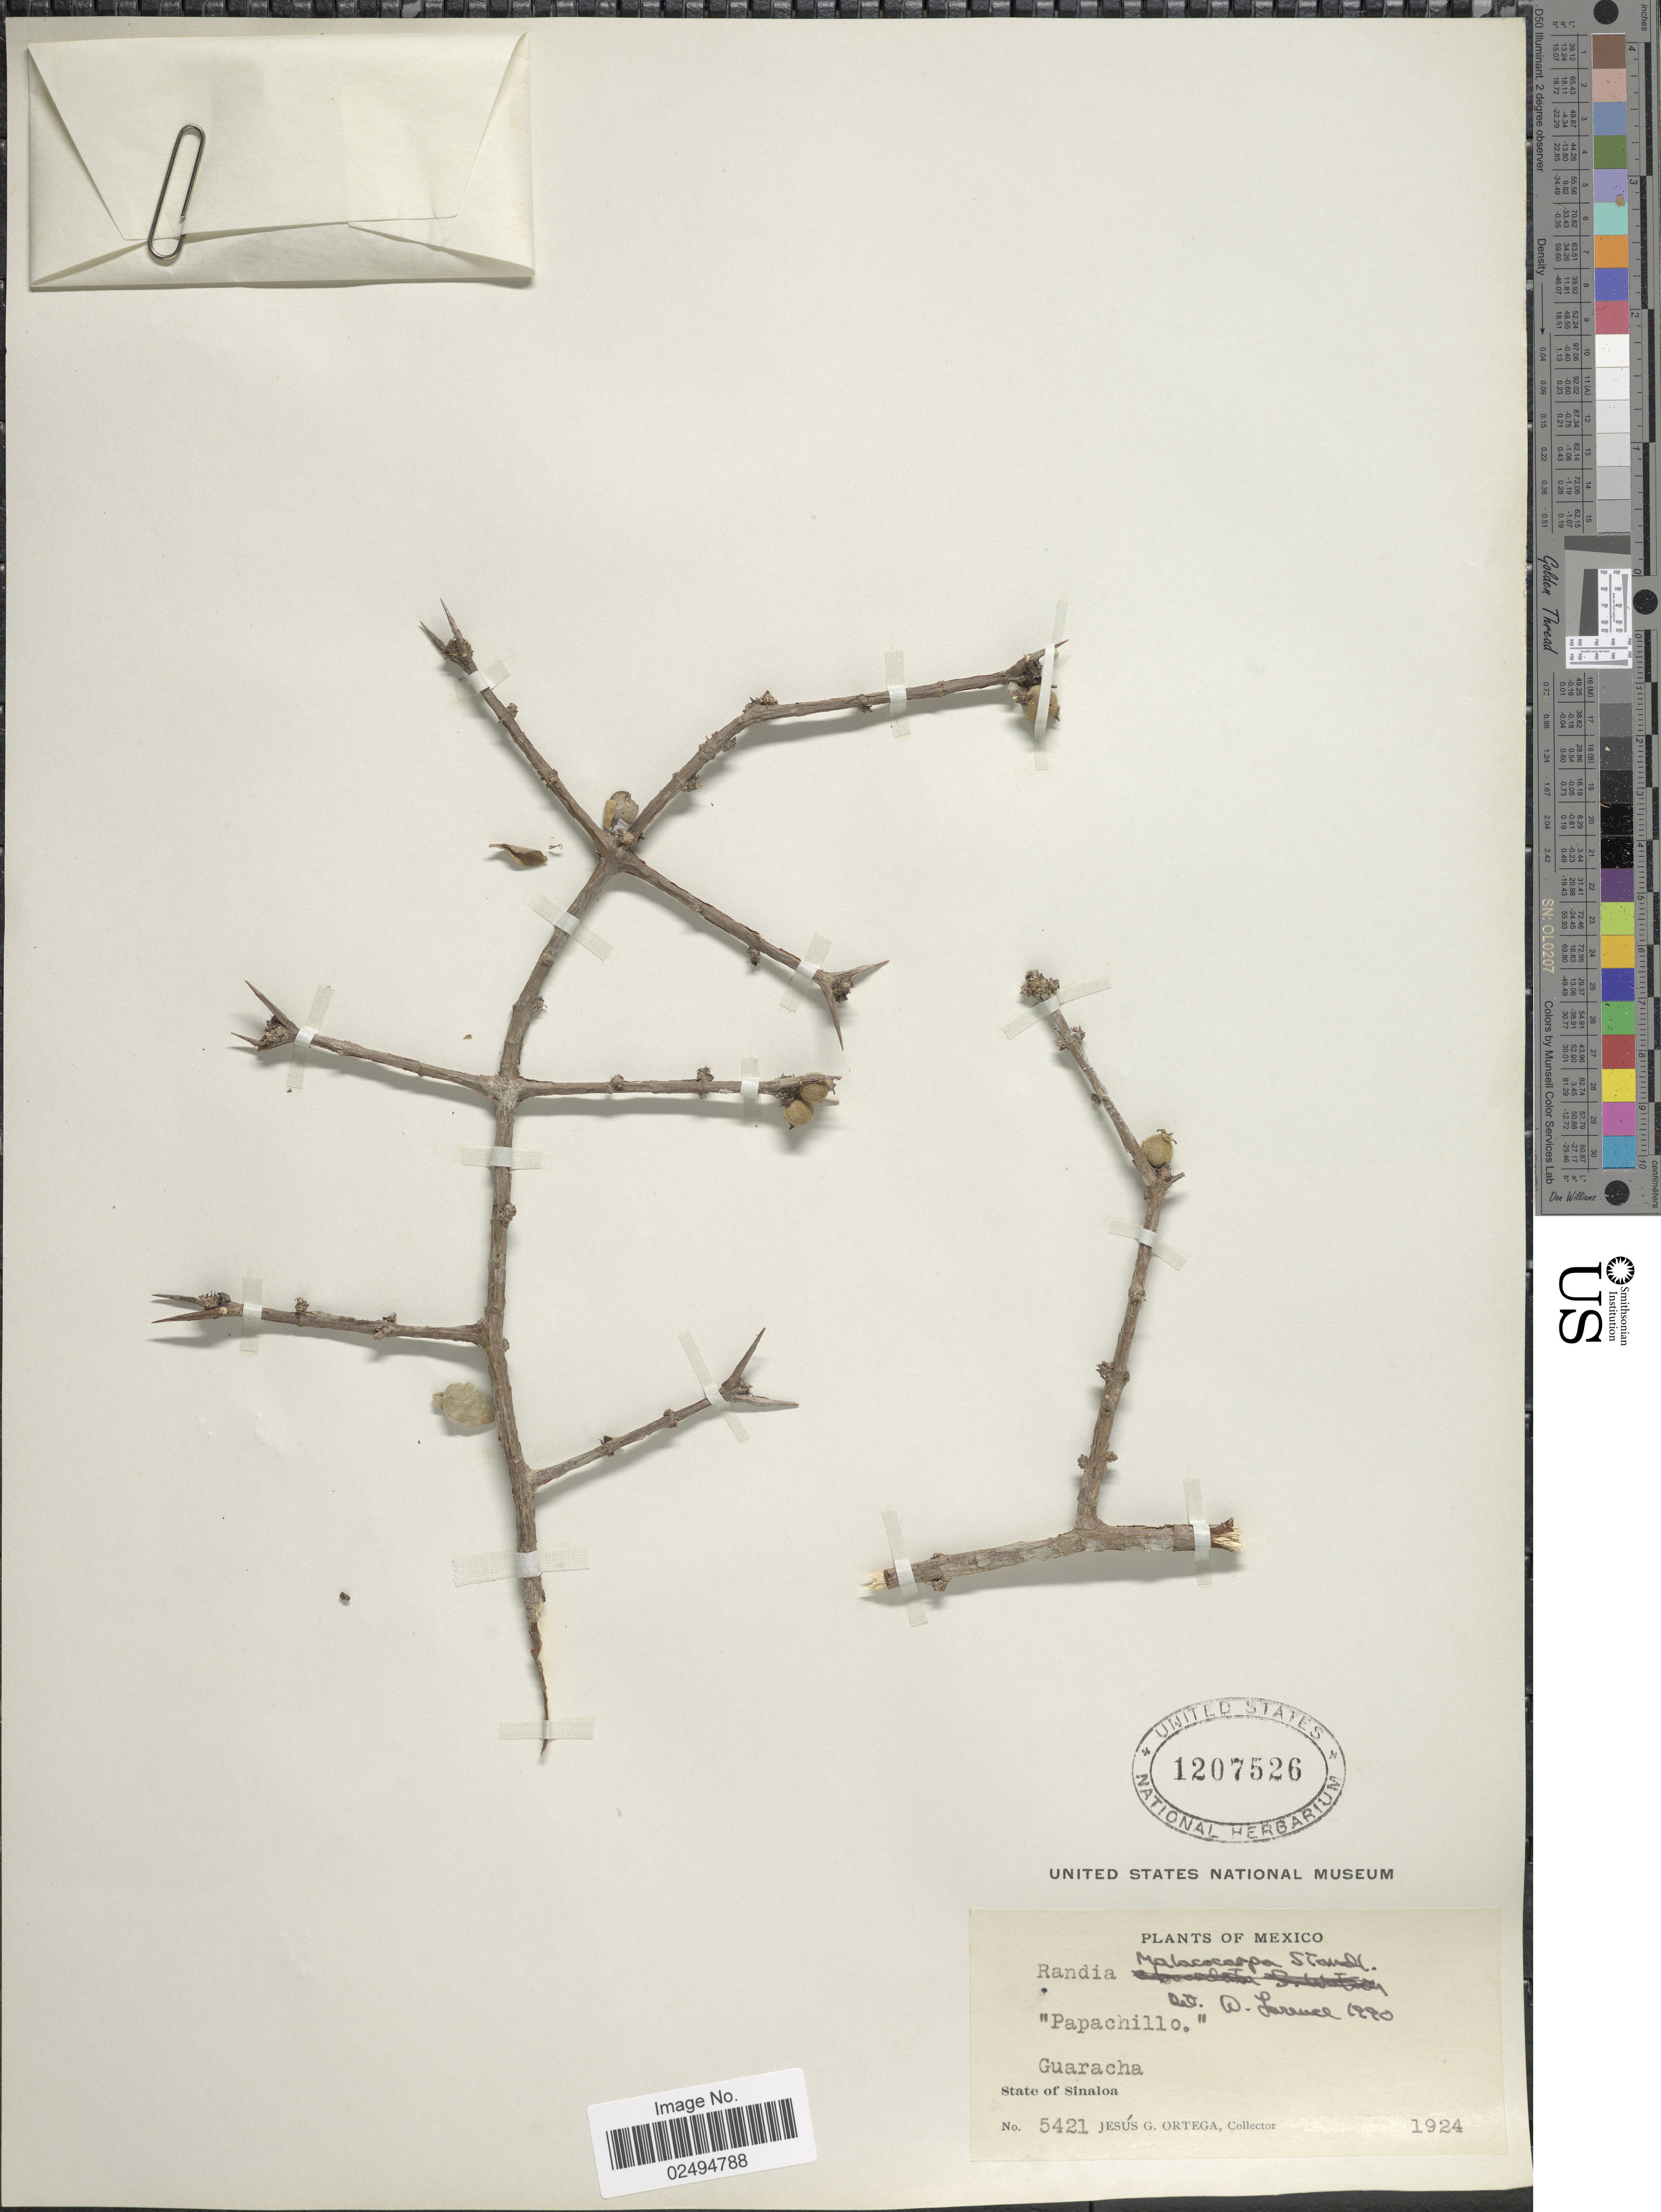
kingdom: Plantae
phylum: Tracheophyta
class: Magnoliopsida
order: Gentianales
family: Rubiaceae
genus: Randia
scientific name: Randia malacocarpa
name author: Standl.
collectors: J. Ortega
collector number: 5421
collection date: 1924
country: Mexico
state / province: Sinaloa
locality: Guaracha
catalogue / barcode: US 1207526